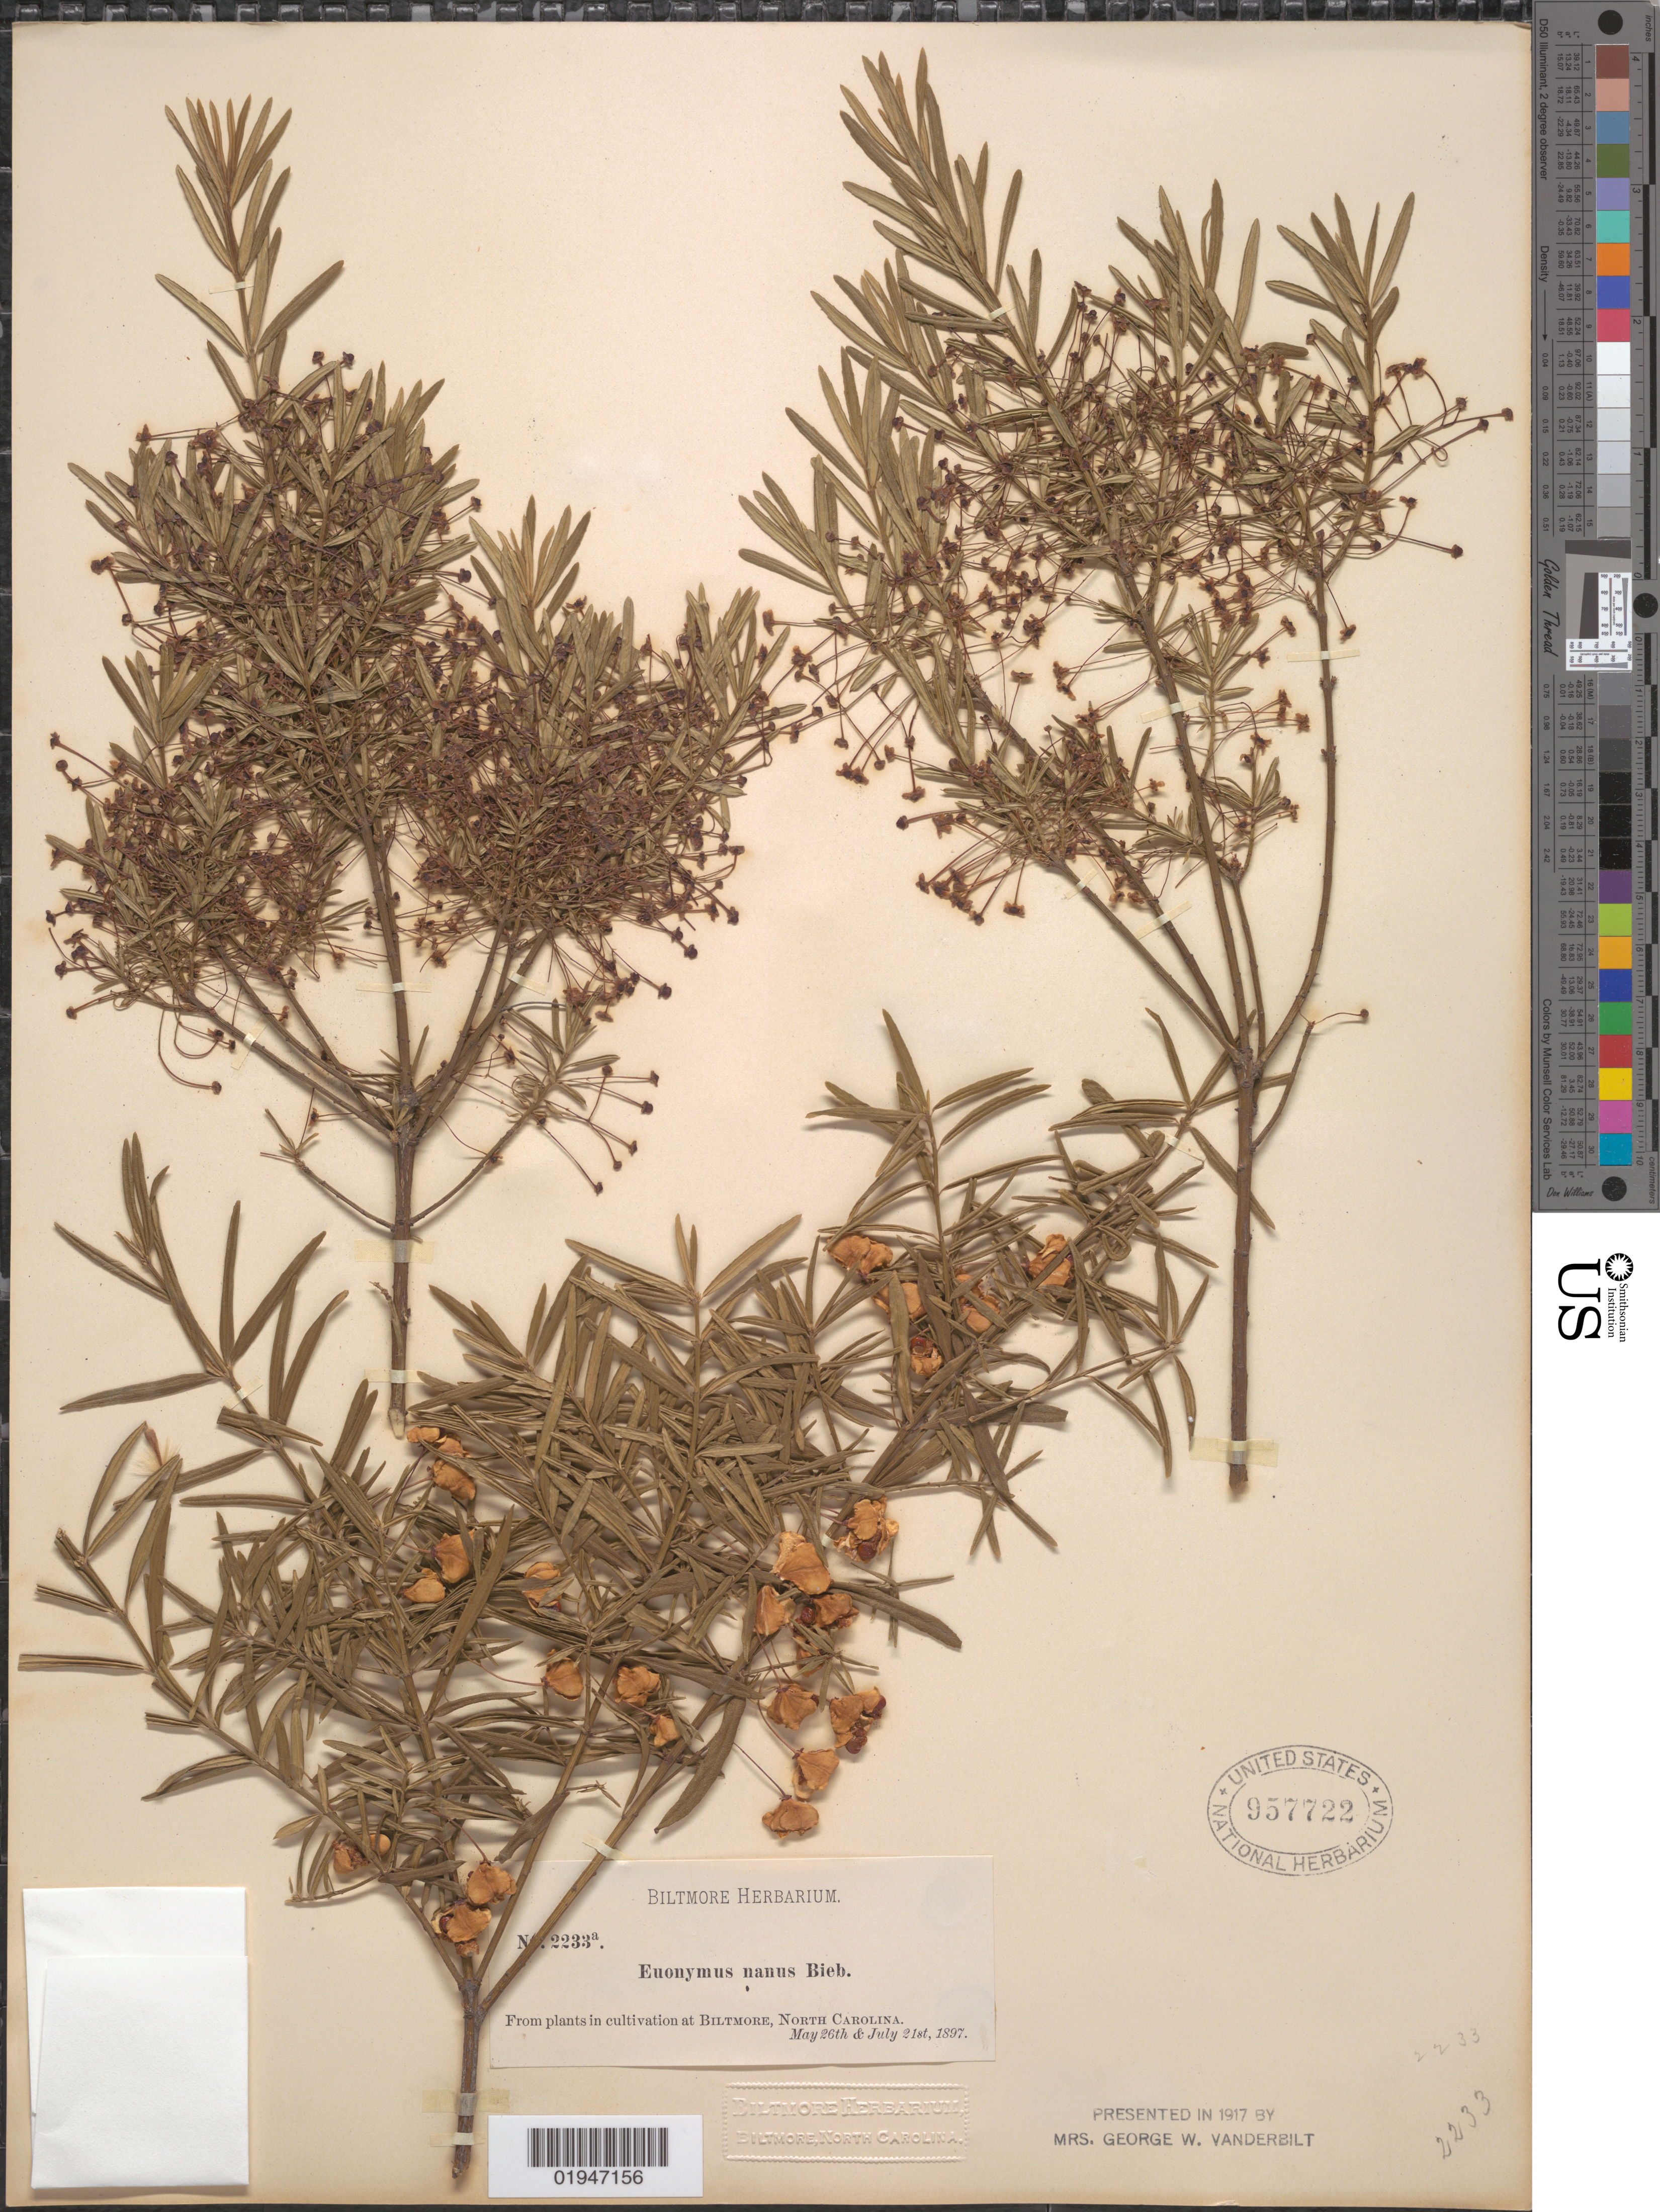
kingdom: Plantae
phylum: Tracheophyta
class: Magnoliopsida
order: Celastrales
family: Celastraceae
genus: Euonymus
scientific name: Euonymus nanus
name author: M. Bieb.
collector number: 2233a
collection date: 1897-05-26,1897-07-21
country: United States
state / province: North Carolina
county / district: Buncombe County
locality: Biltmore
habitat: Cultivated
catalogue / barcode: US 957722